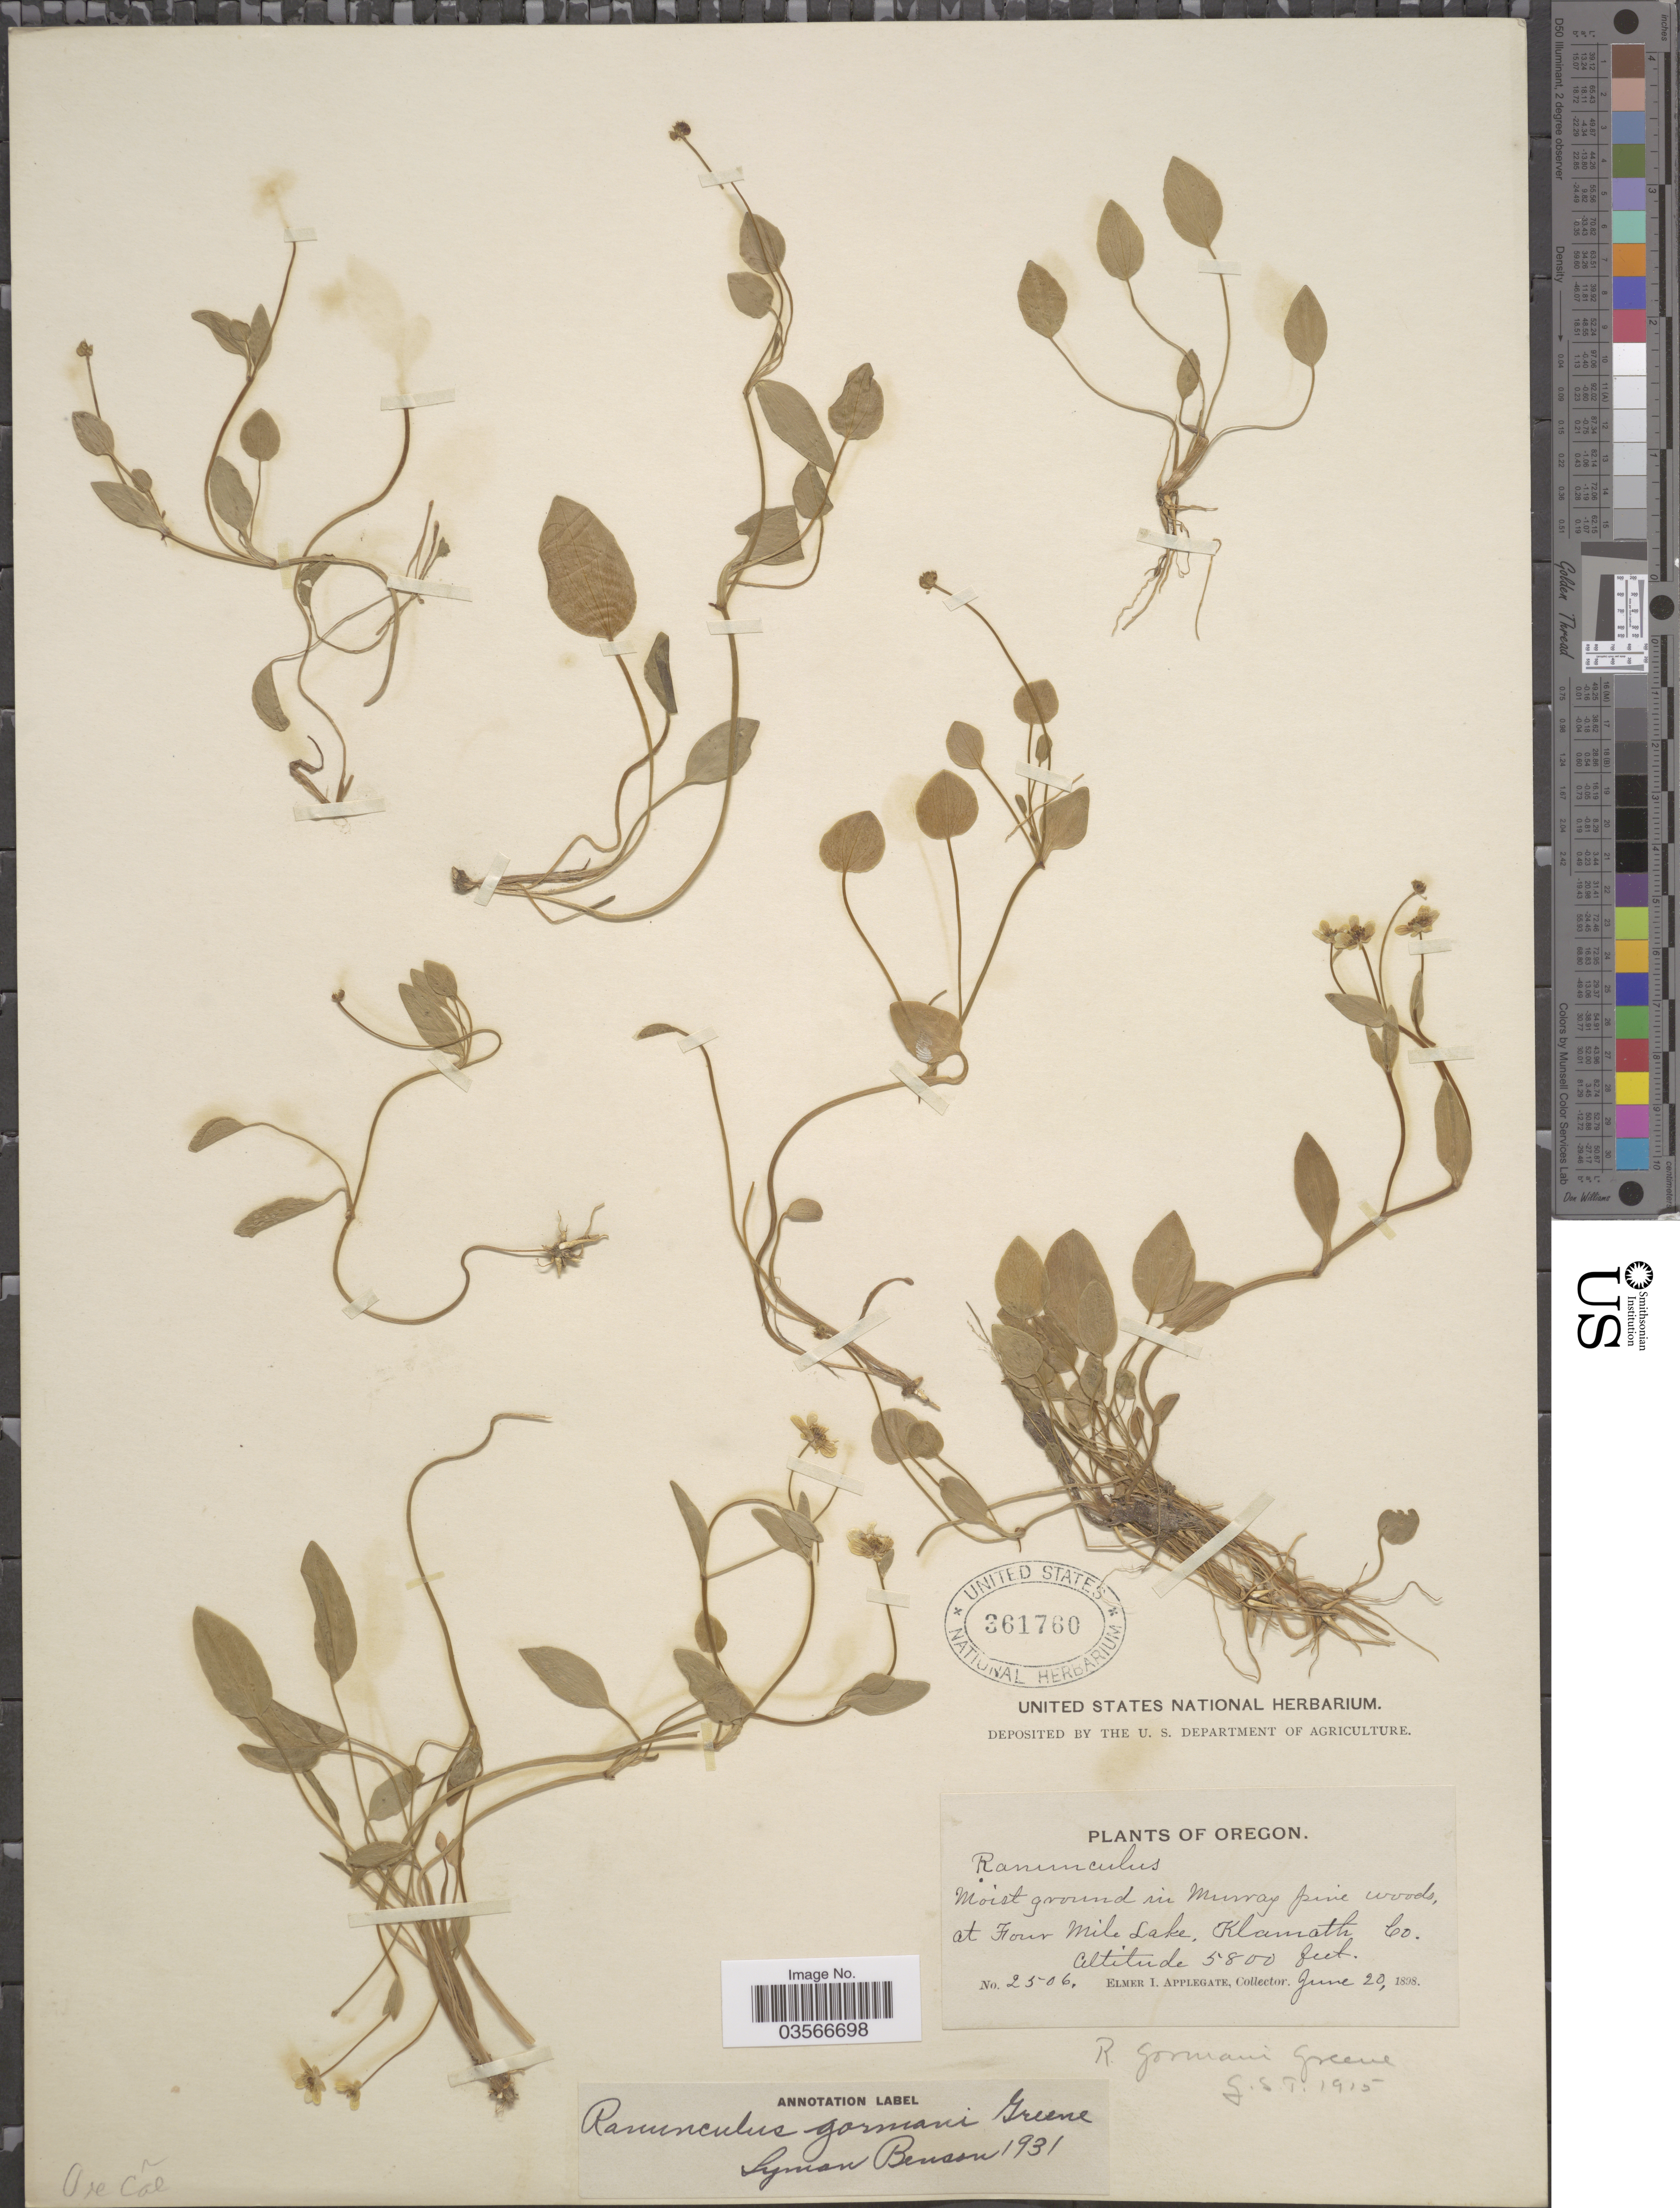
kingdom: Plantae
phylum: Tracheophyta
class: Magnoliopsida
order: Ranunculales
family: Ranunculaceae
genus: Ranunculus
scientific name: Ranunculus gormanii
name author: Greene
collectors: E. I. Applegate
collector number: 2506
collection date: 1898-06-20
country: United States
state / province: Oregon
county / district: Klamath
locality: Moist ground in Murray pine woods, at Four Mile Lake, Klamath Co.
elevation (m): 1768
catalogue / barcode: US 361760